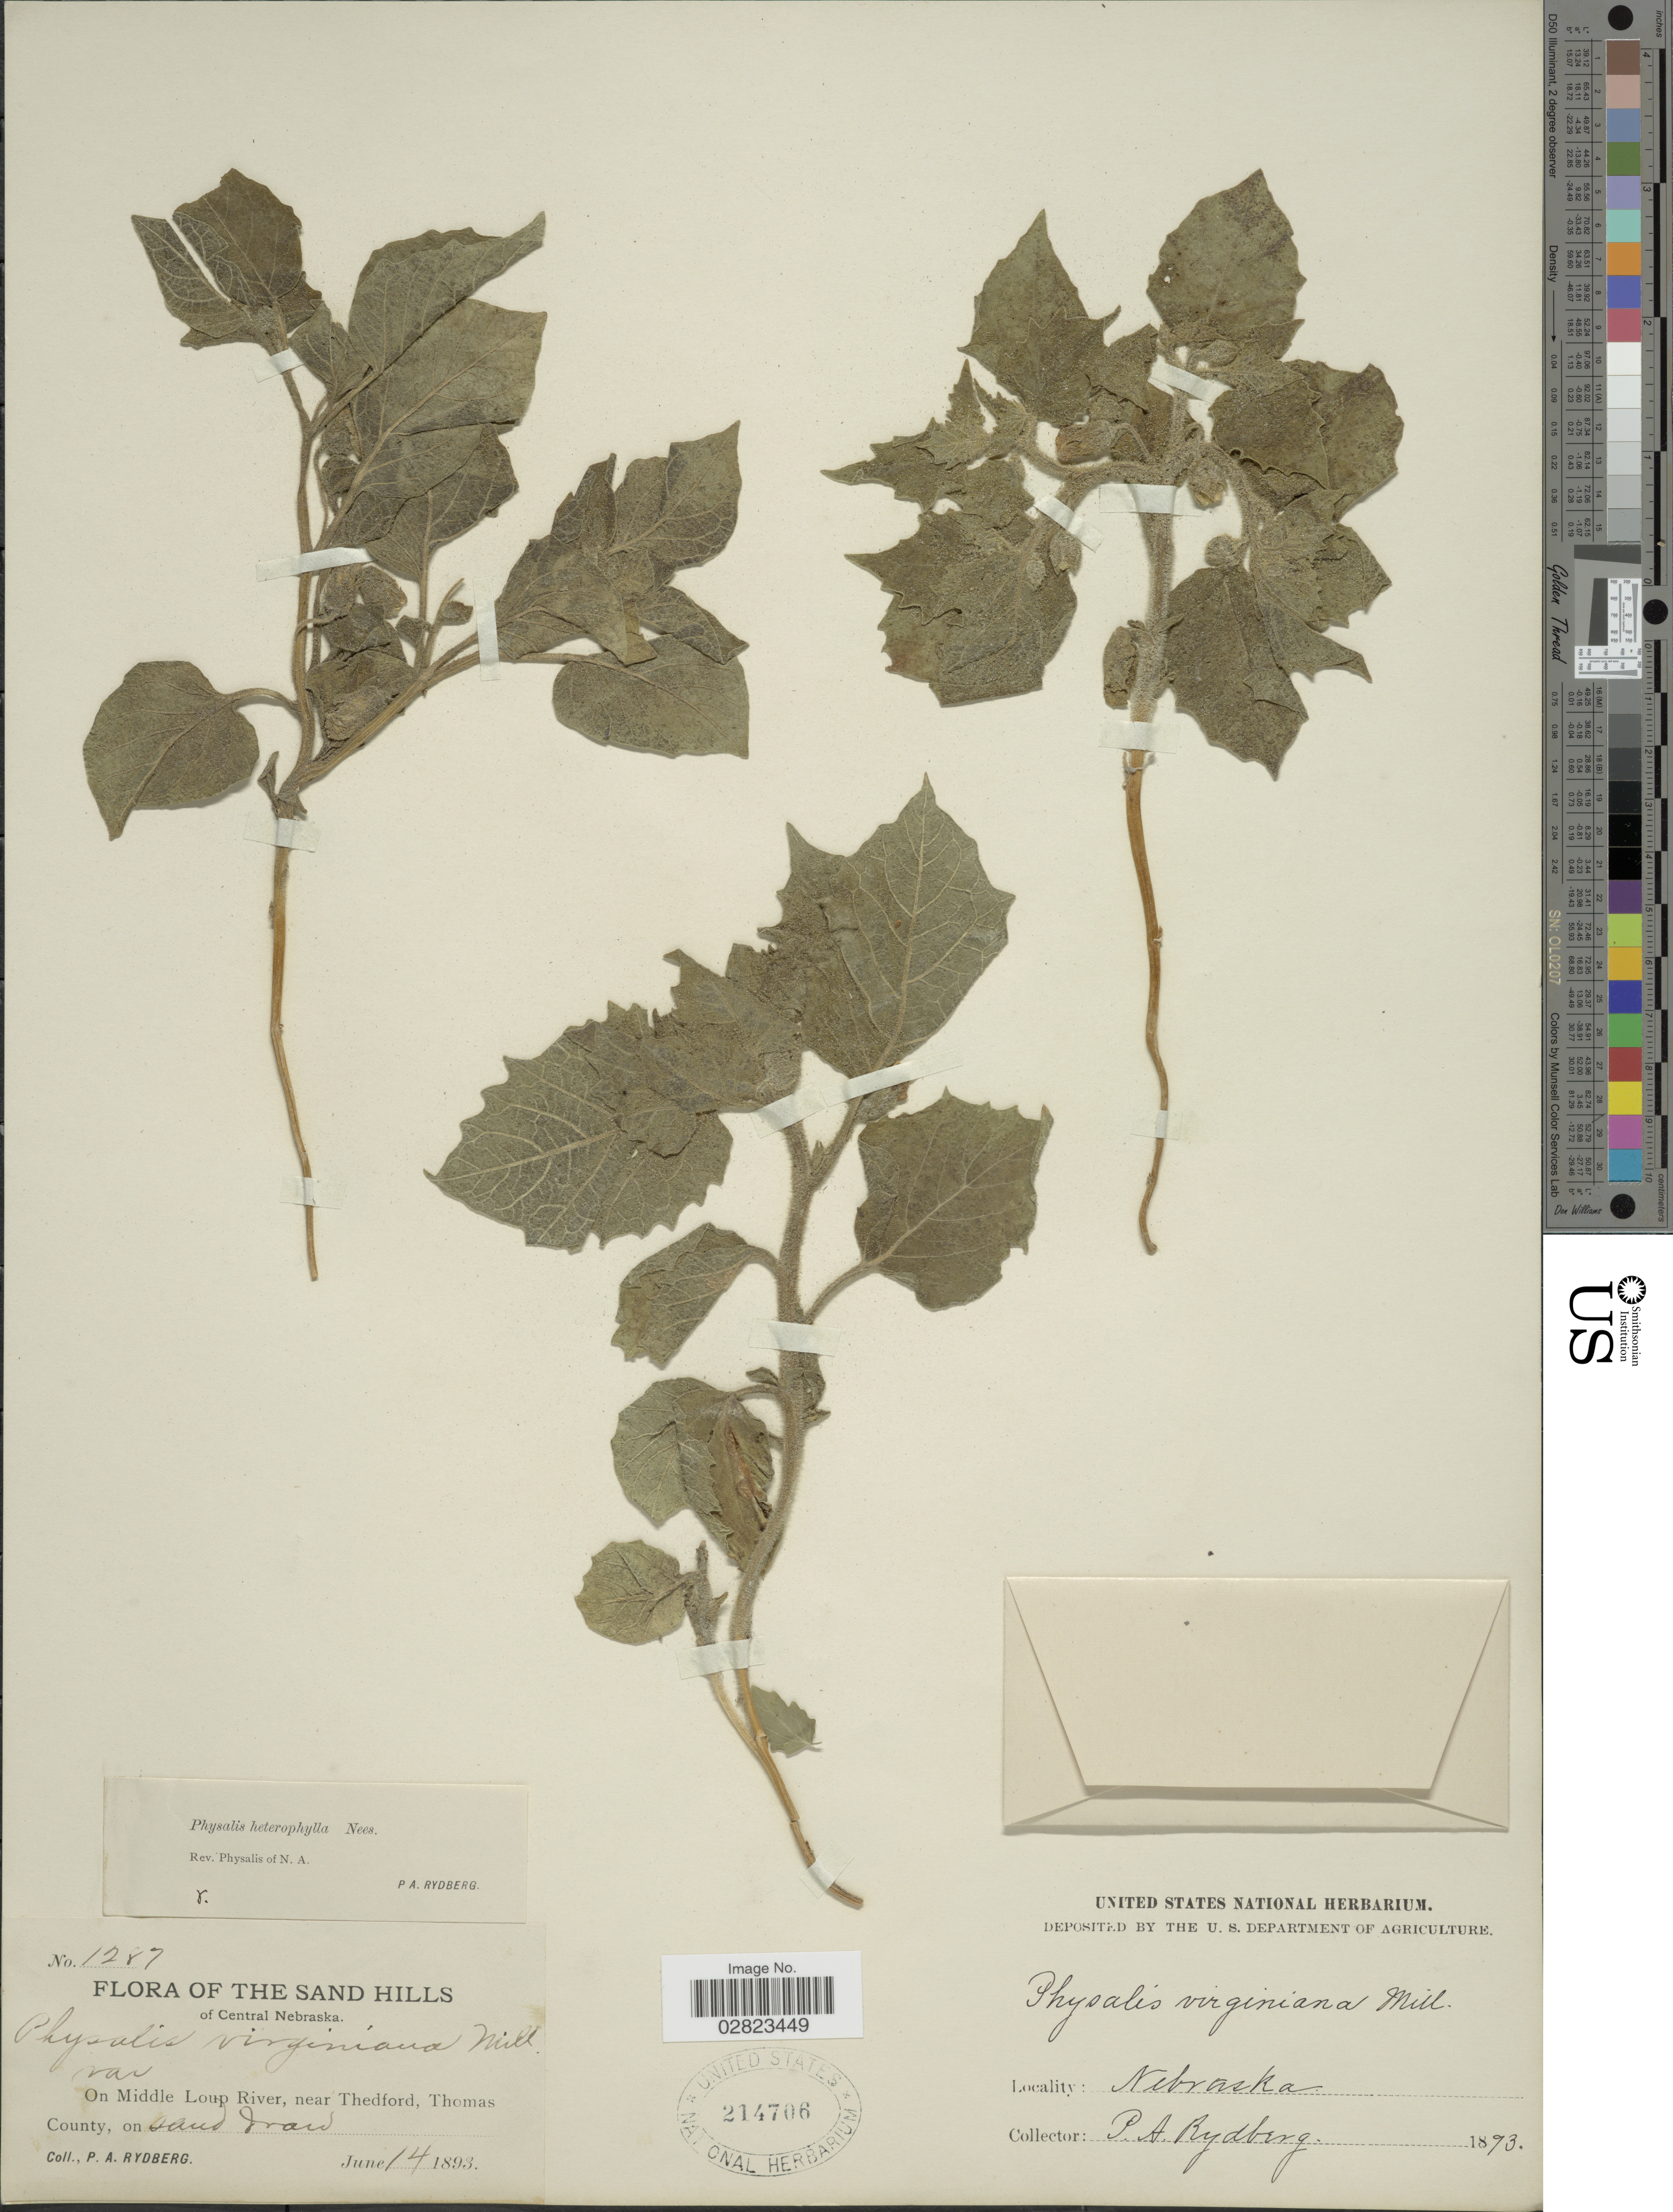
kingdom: Plantae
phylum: Tracheophyta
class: Magnoliopsida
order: Solanales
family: Solanaceae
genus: Physalis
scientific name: Physalis heterophylla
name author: Nees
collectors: P. A. Rydberg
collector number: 1287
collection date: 1893-06-14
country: United States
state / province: Nebraska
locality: The Sand Hills of Central Nebraska. On Middle Loup River, near Thedford, Thomas County.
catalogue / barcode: US 214706